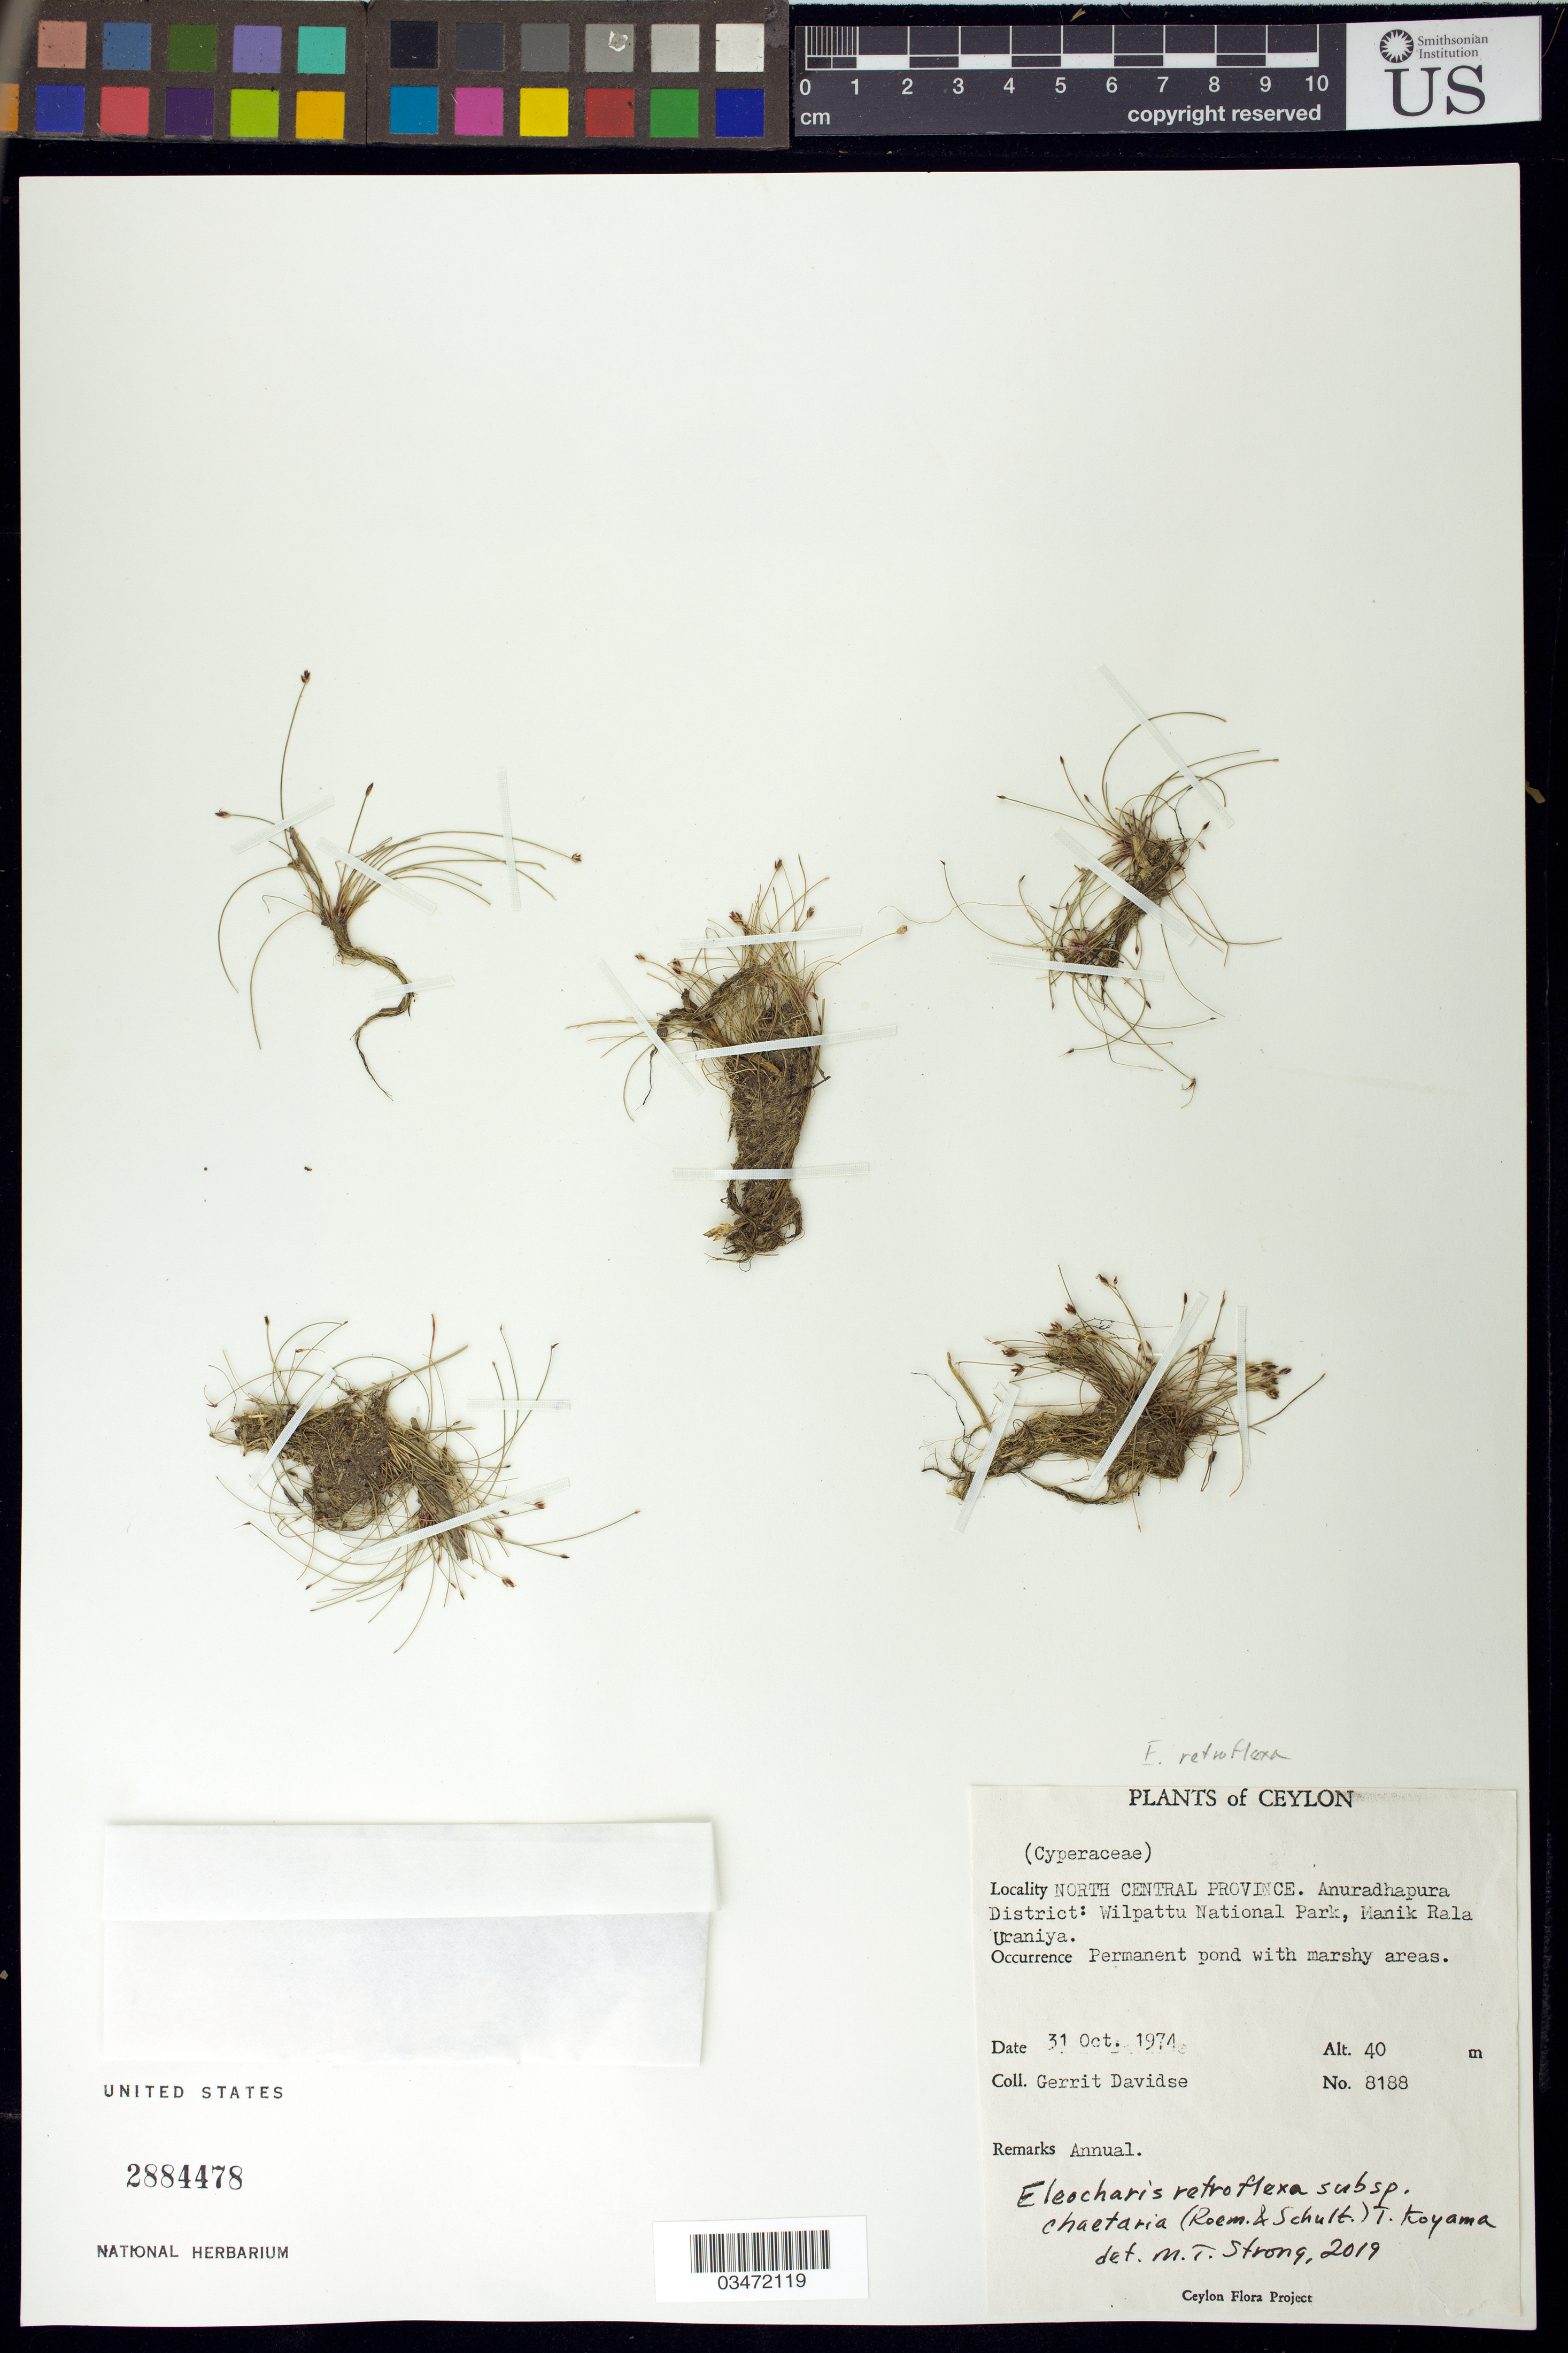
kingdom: Plantae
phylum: Tracheophyta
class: Liliopsida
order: Poales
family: Cyperaceae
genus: Eleocharis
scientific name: Eleocharis retroflexa subsp. chaetaria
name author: (Roem. & Schult.) T. Koyama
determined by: Strong, M. T., (US), Smithsonian Institution - National Museum of Natural History (UNITED STATES)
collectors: G. Davidse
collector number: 8188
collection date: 1974-10-31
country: Sri Lanka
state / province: North Central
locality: Anuradhapura District. Wilpattu National Parkk, Manik Rala Uraniya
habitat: Permanent pond with many marshy areas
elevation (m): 40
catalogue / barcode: US 2884478